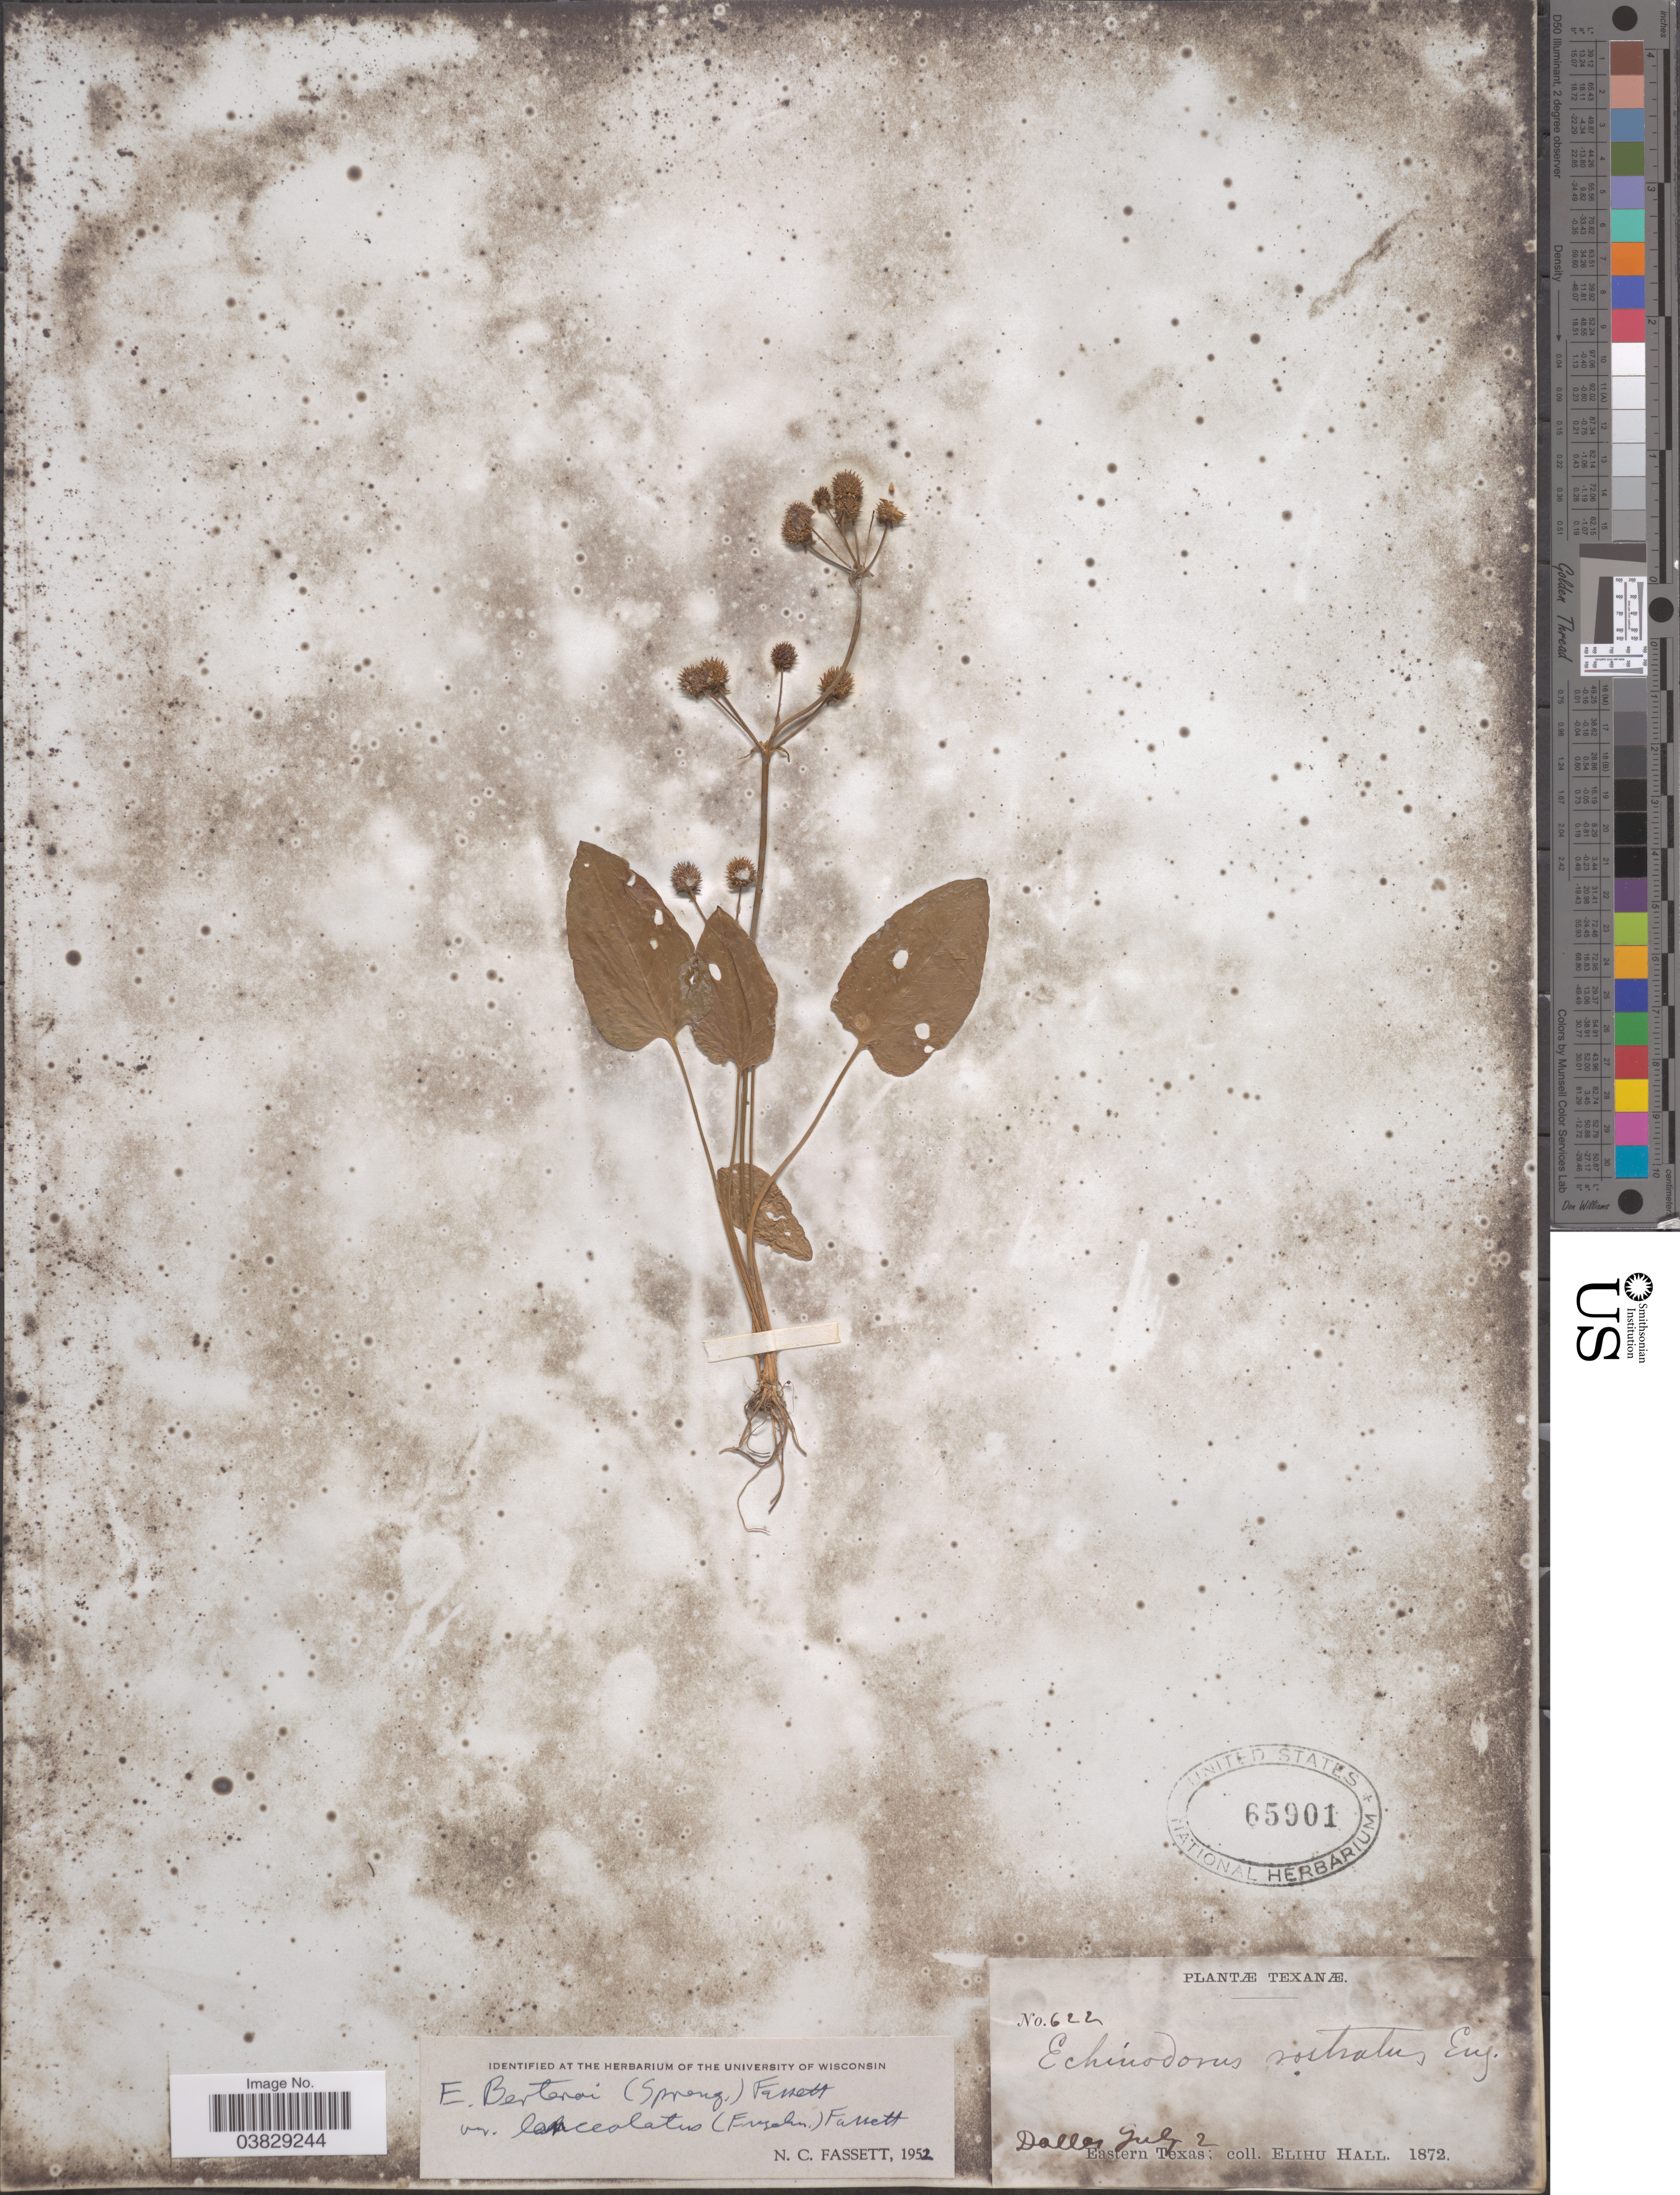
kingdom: Plantae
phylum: Tracheophyta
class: Liliopsida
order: Alismatales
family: Alismataceae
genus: Echinodorus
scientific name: Echinodorus berteroi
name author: (Spreng.) Fassett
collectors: E. Hall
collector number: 622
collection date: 1872-07-02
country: United States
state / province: Texas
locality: Dallas. Eastern Texas.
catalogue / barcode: US 65901